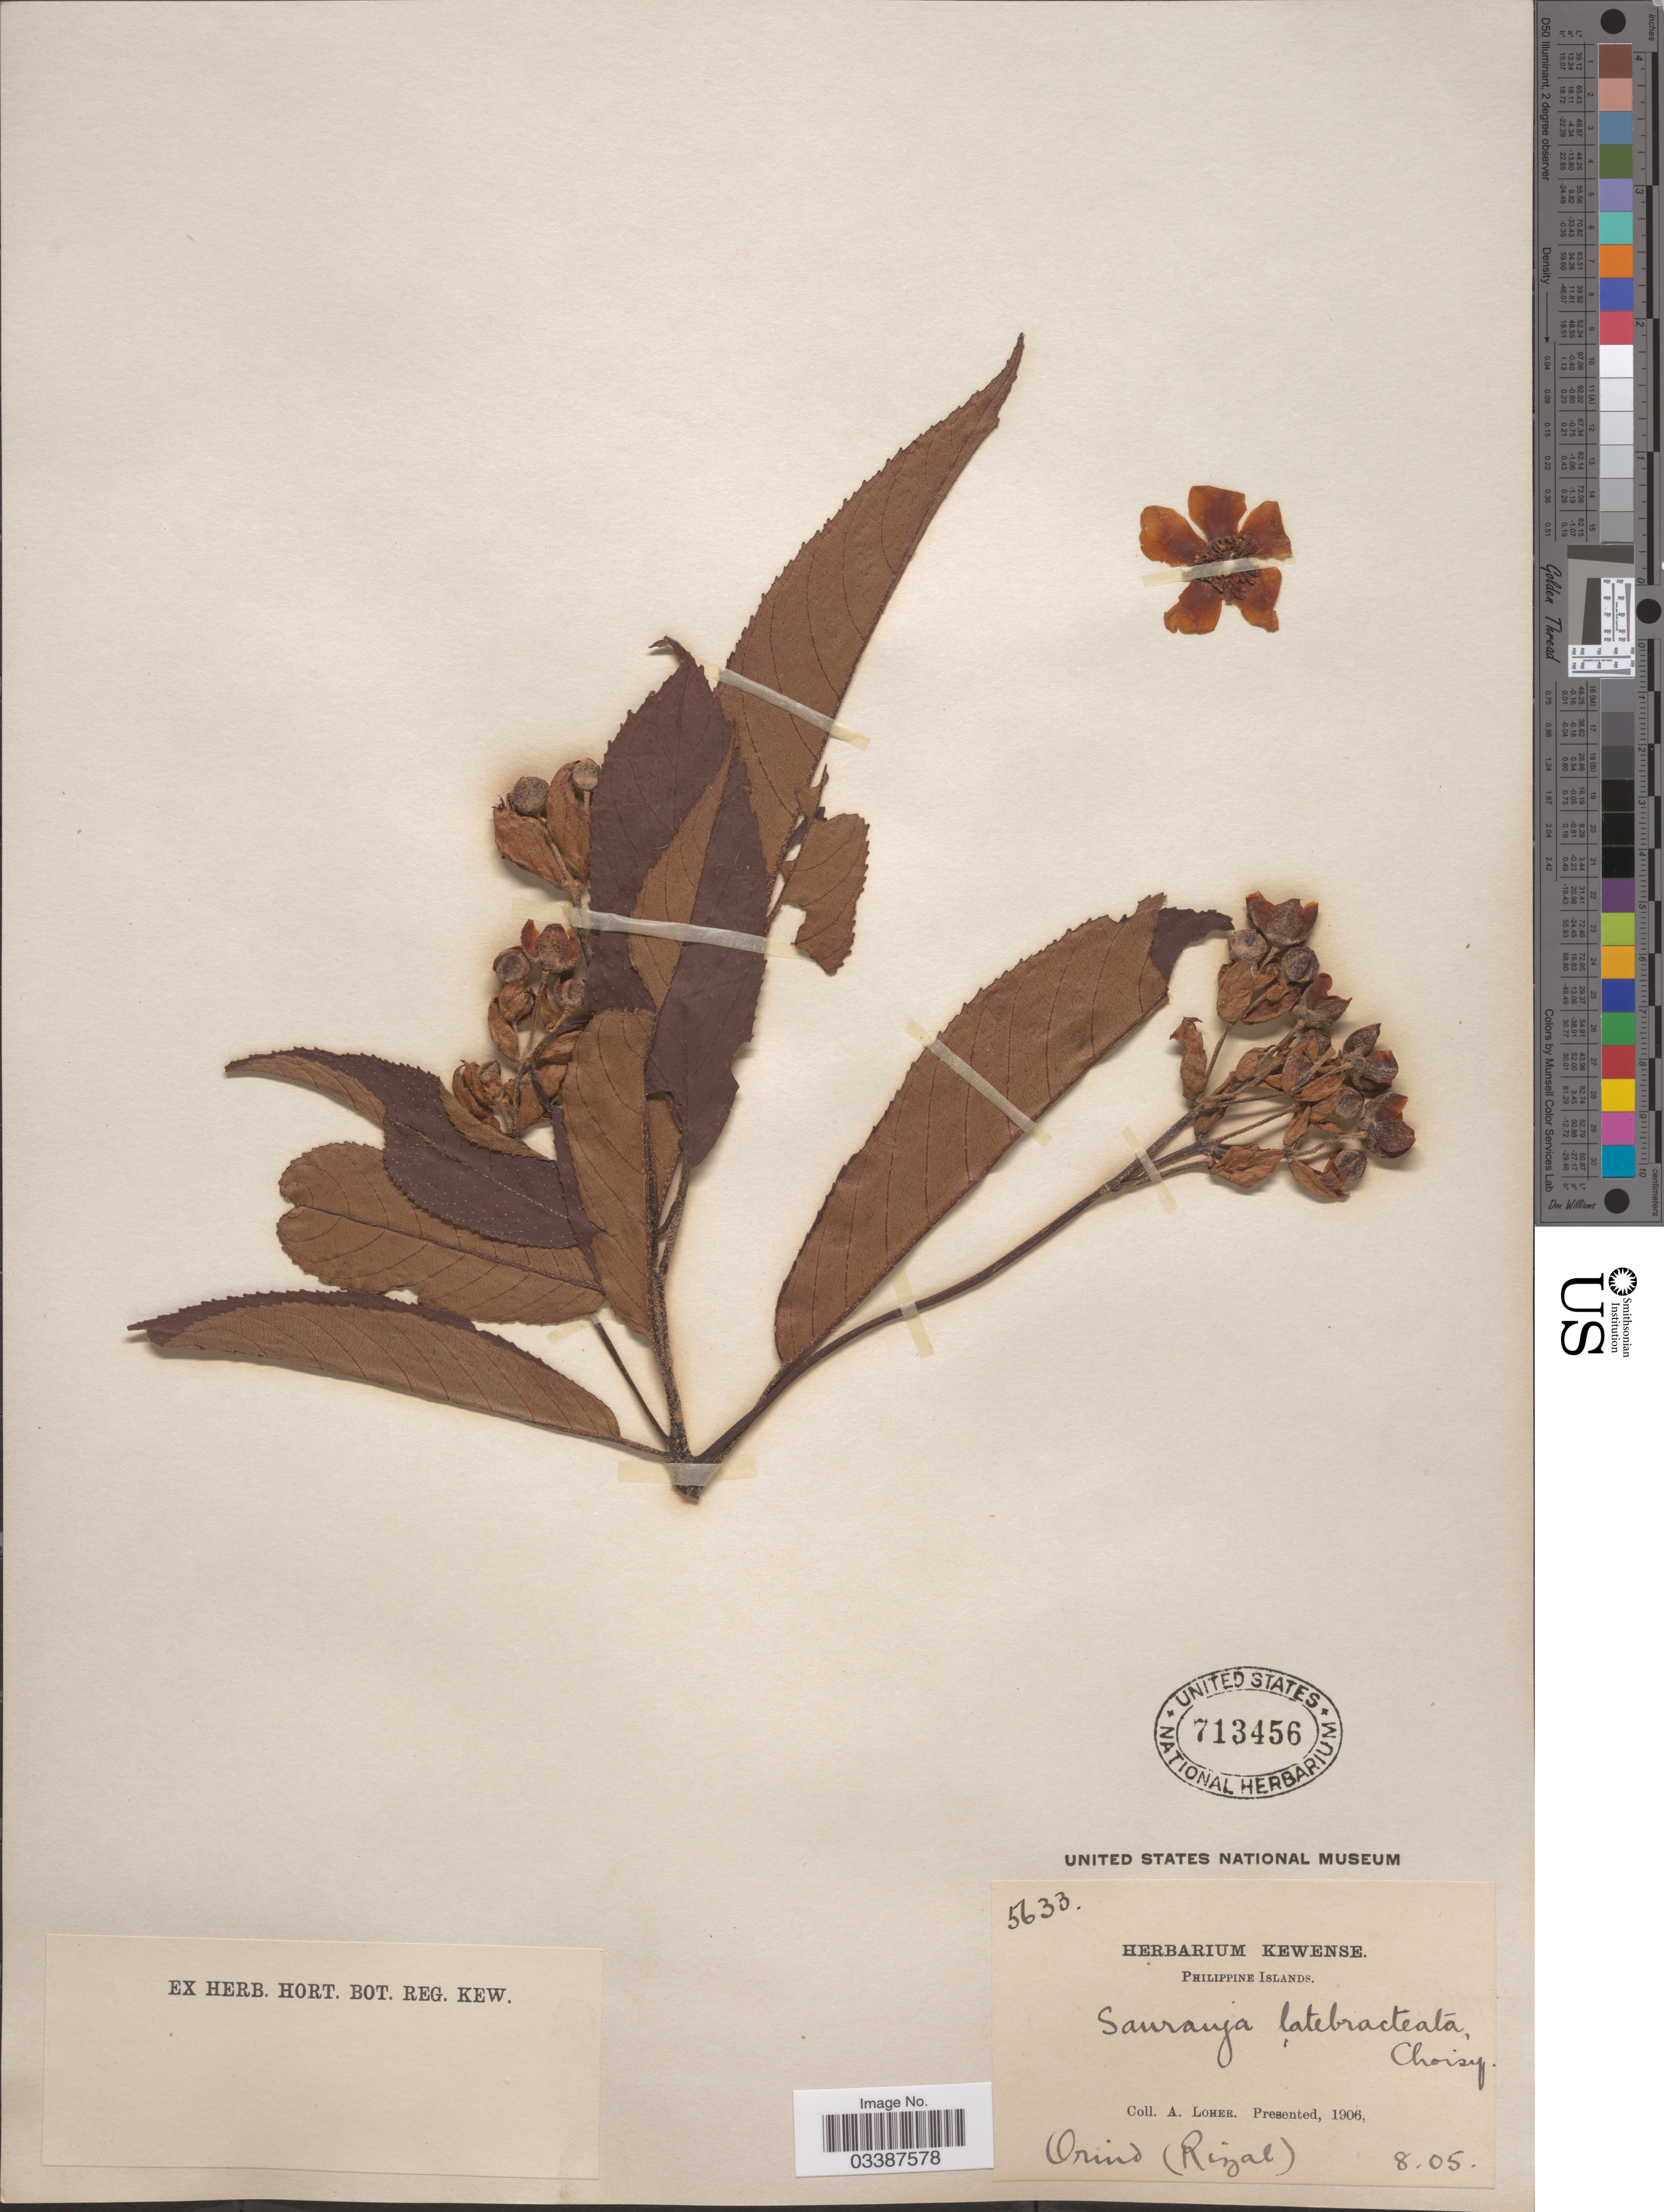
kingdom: Plantae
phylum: Tracheophyta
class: Magnoliopsida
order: Ericales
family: Actinidiaceae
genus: Saurauia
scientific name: Saurauia latibracteata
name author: Choisy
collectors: A. Loher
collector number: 5633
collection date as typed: Transcribed d/m/y: /8/5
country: Philippines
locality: Philippine Islands. Orind (Rizal).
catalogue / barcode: US 713456